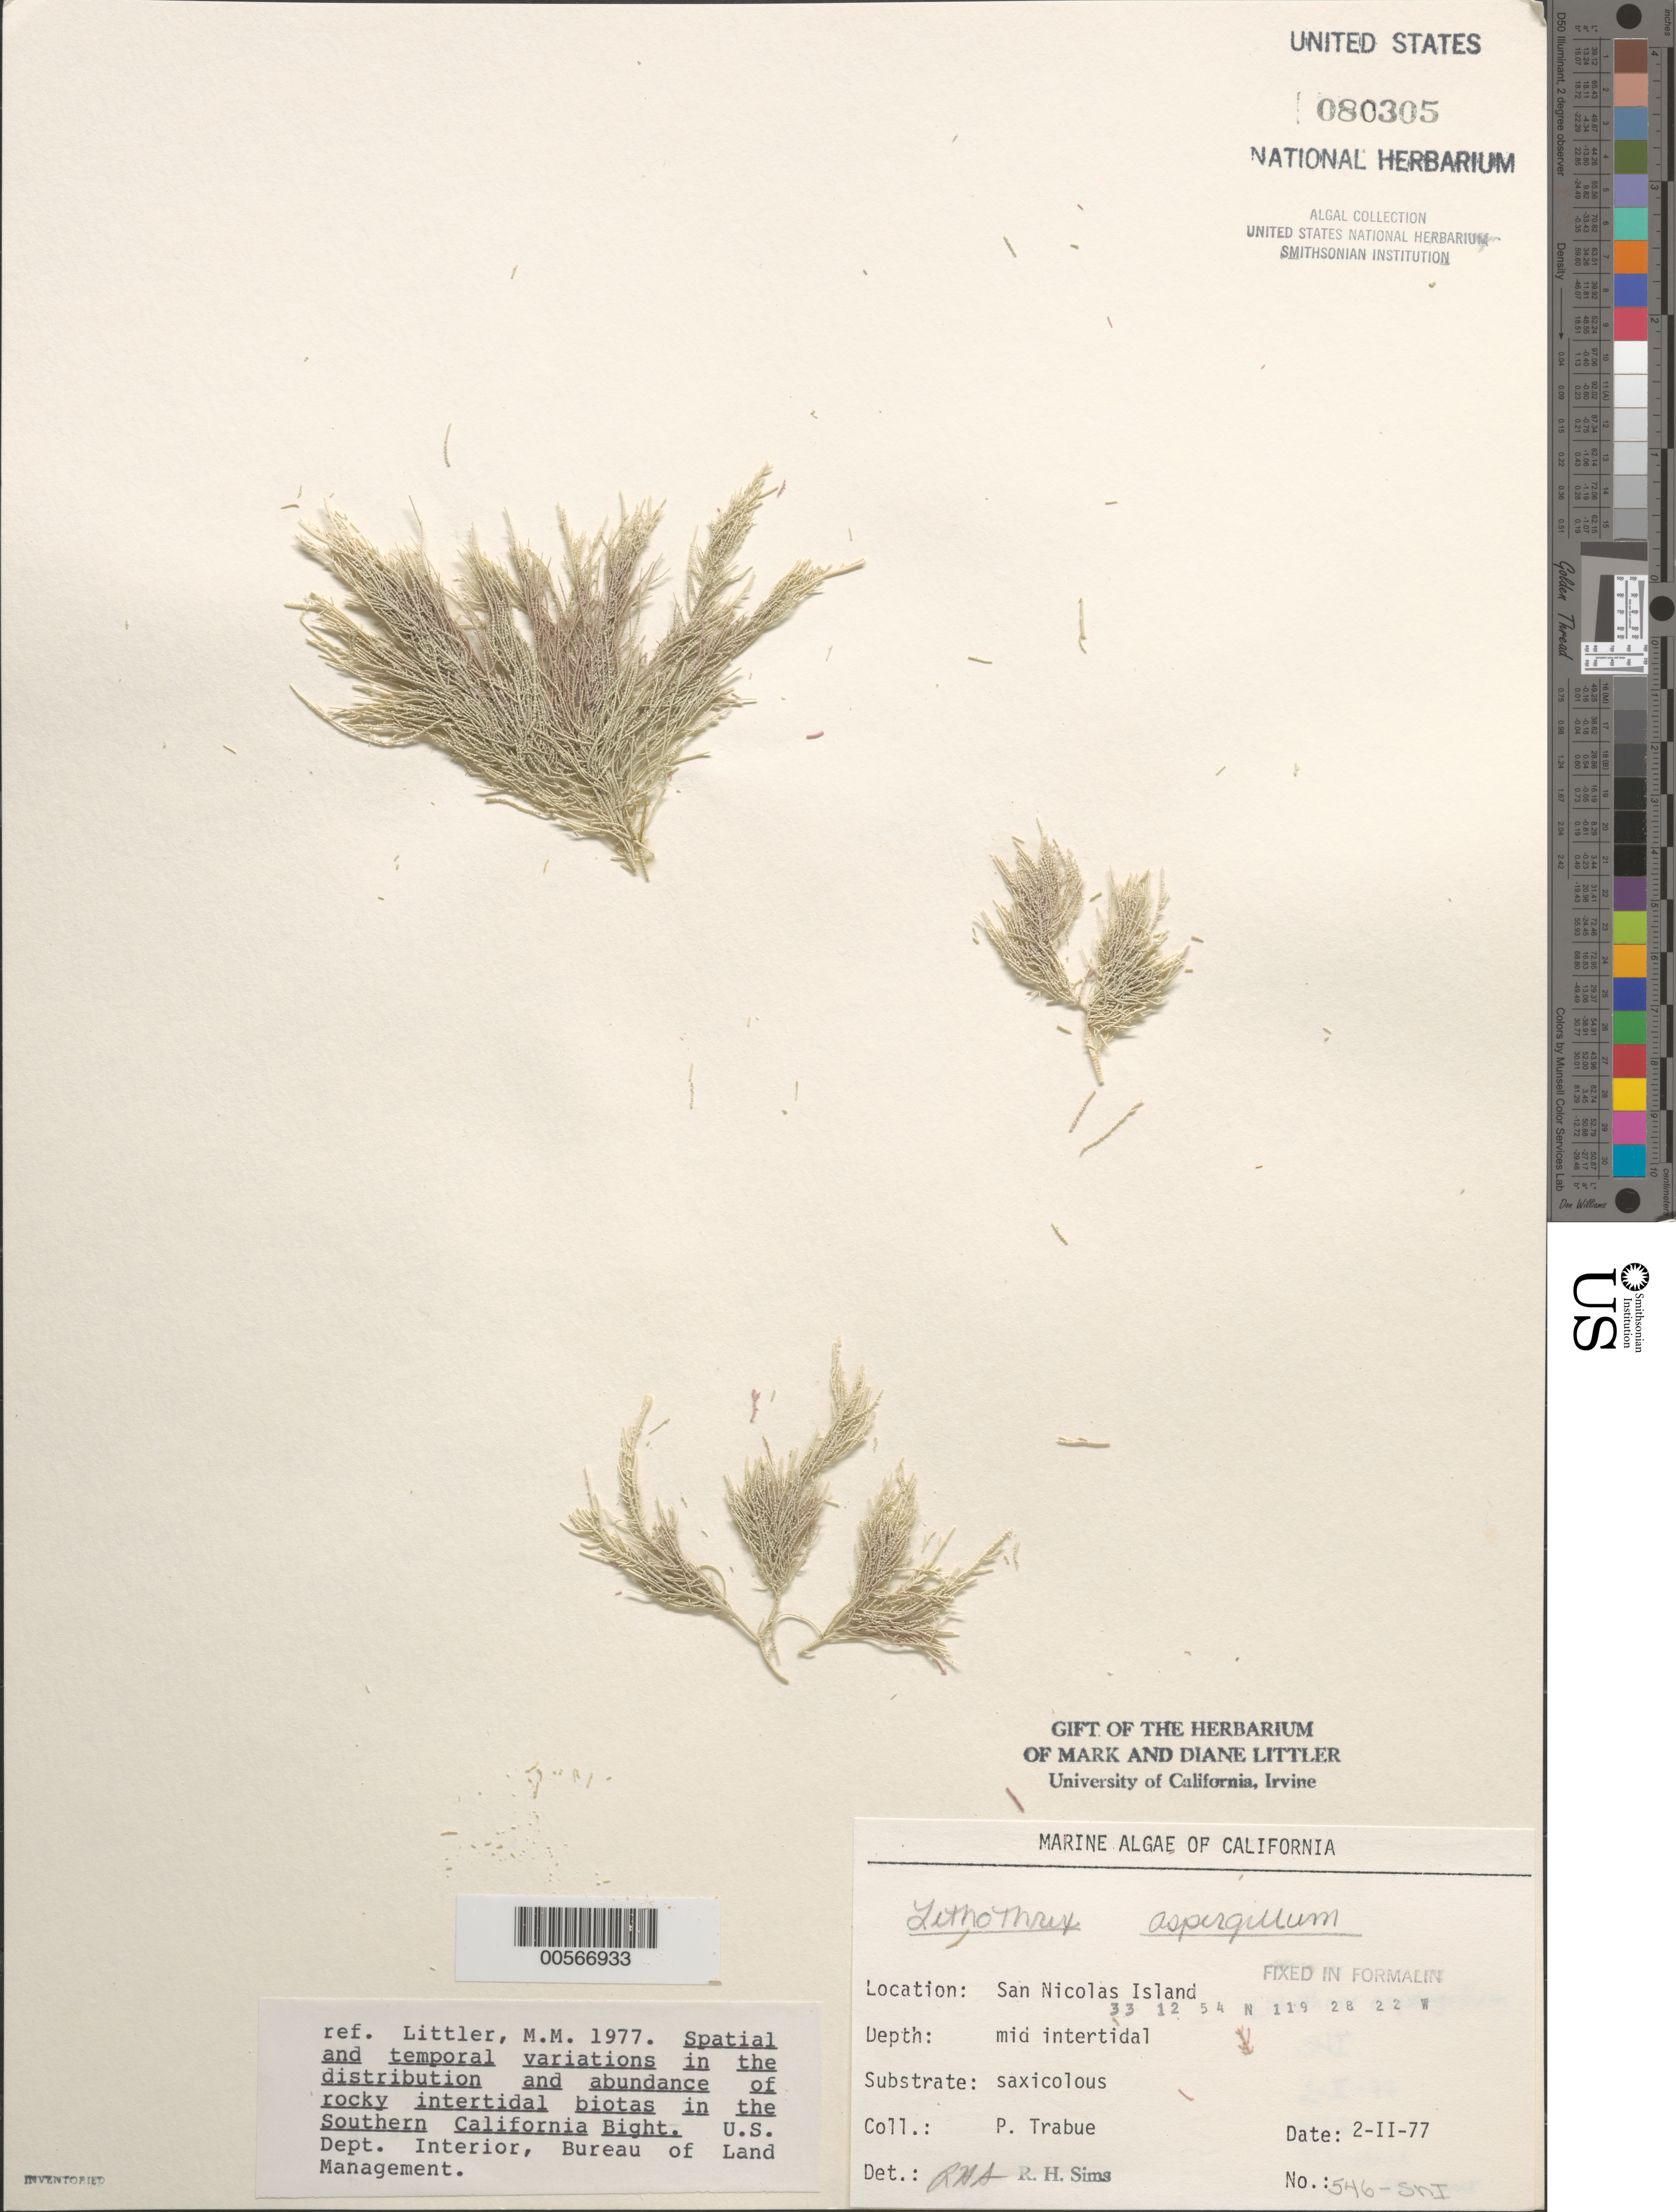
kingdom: Plantae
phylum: Rhodophyta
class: Florideophyceae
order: Corallinales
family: Lithophyllaceae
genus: Lithothrix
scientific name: Lithothrix aspergillum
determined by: Sims, Robert H.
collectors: P. J. Trabue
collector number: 546-sni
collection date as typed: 02 Feb 1977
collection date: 1977-02-02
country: United States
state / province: California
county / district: Ventura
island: San Nicolas Island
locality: Dutch Harbor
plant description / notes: BLM-SOCALBIGHT Rocky Intertidal Survey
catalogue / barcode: US 80305